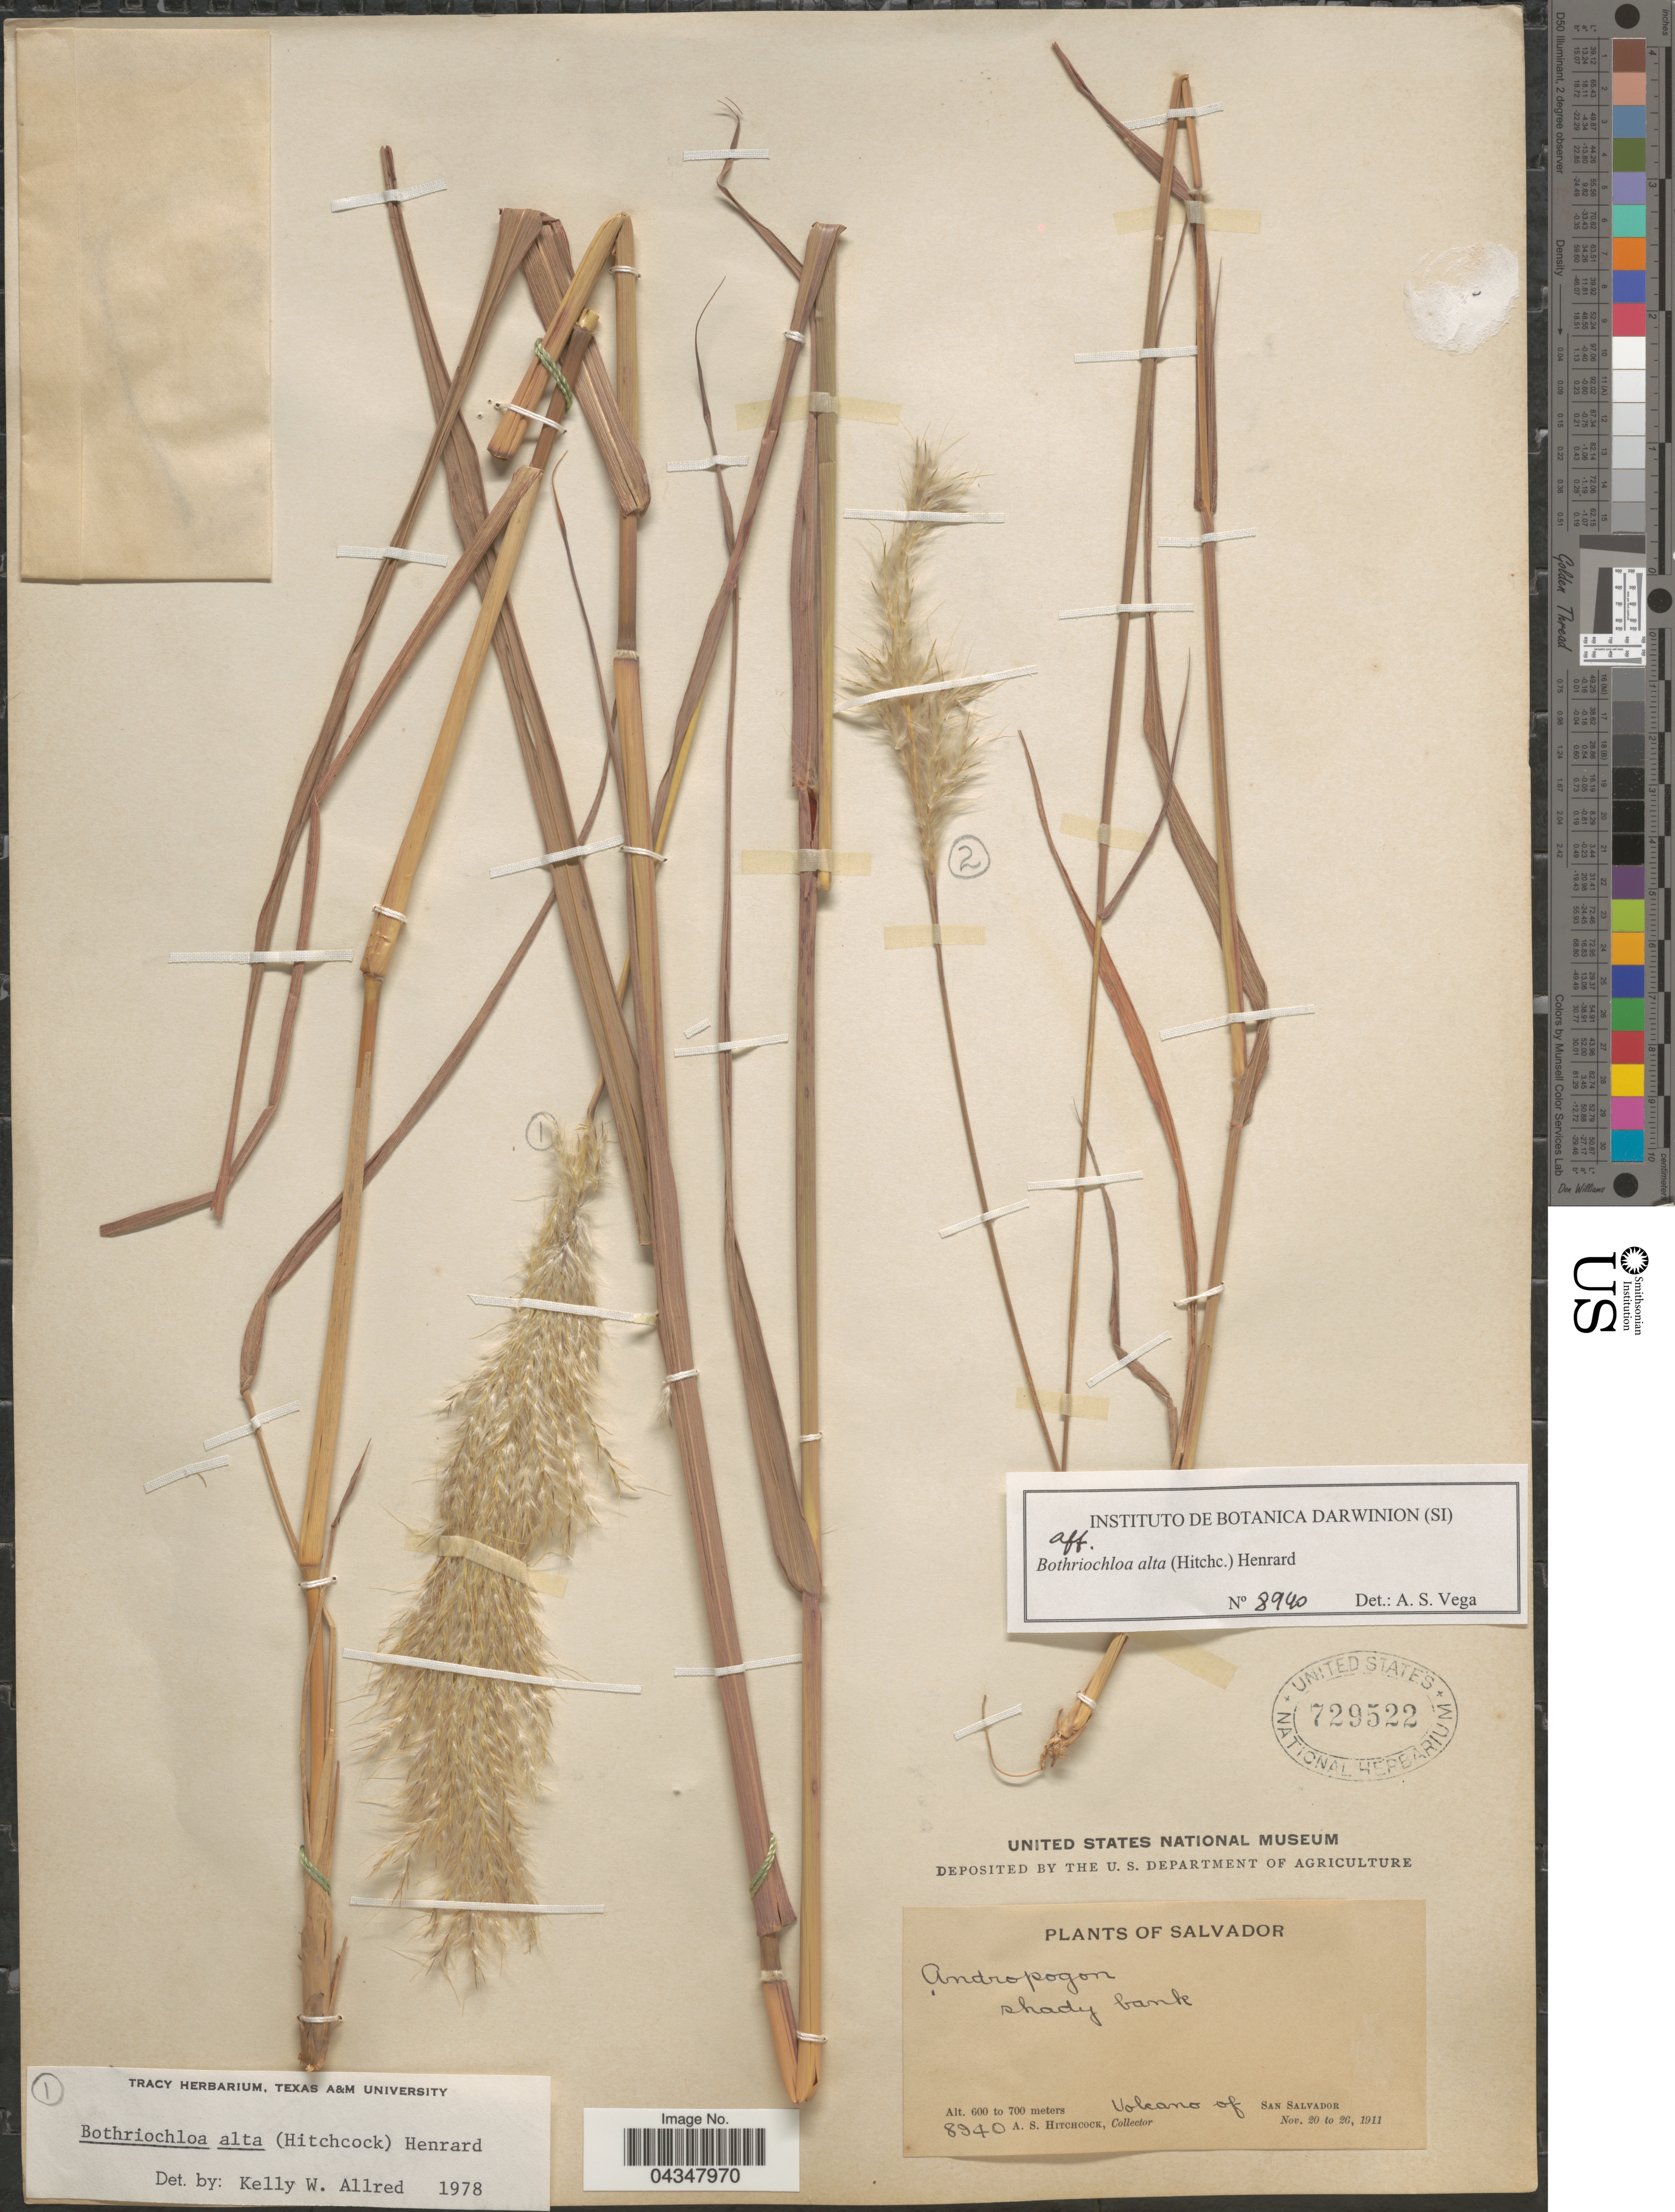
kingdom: Plantae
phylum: Tracheophyta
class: Liliopsida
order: Poales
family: Poaceae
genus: Bothriochloa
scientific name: Bothriochloa alta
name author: (Hitchc.) Henr.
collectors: A. S. Hitchcock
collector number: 8940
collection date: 1911-11-20/1911-11-26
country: El Salvador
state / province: San Salvador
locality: Volcano of San Salvador.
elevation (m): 600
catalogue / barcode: US 729522